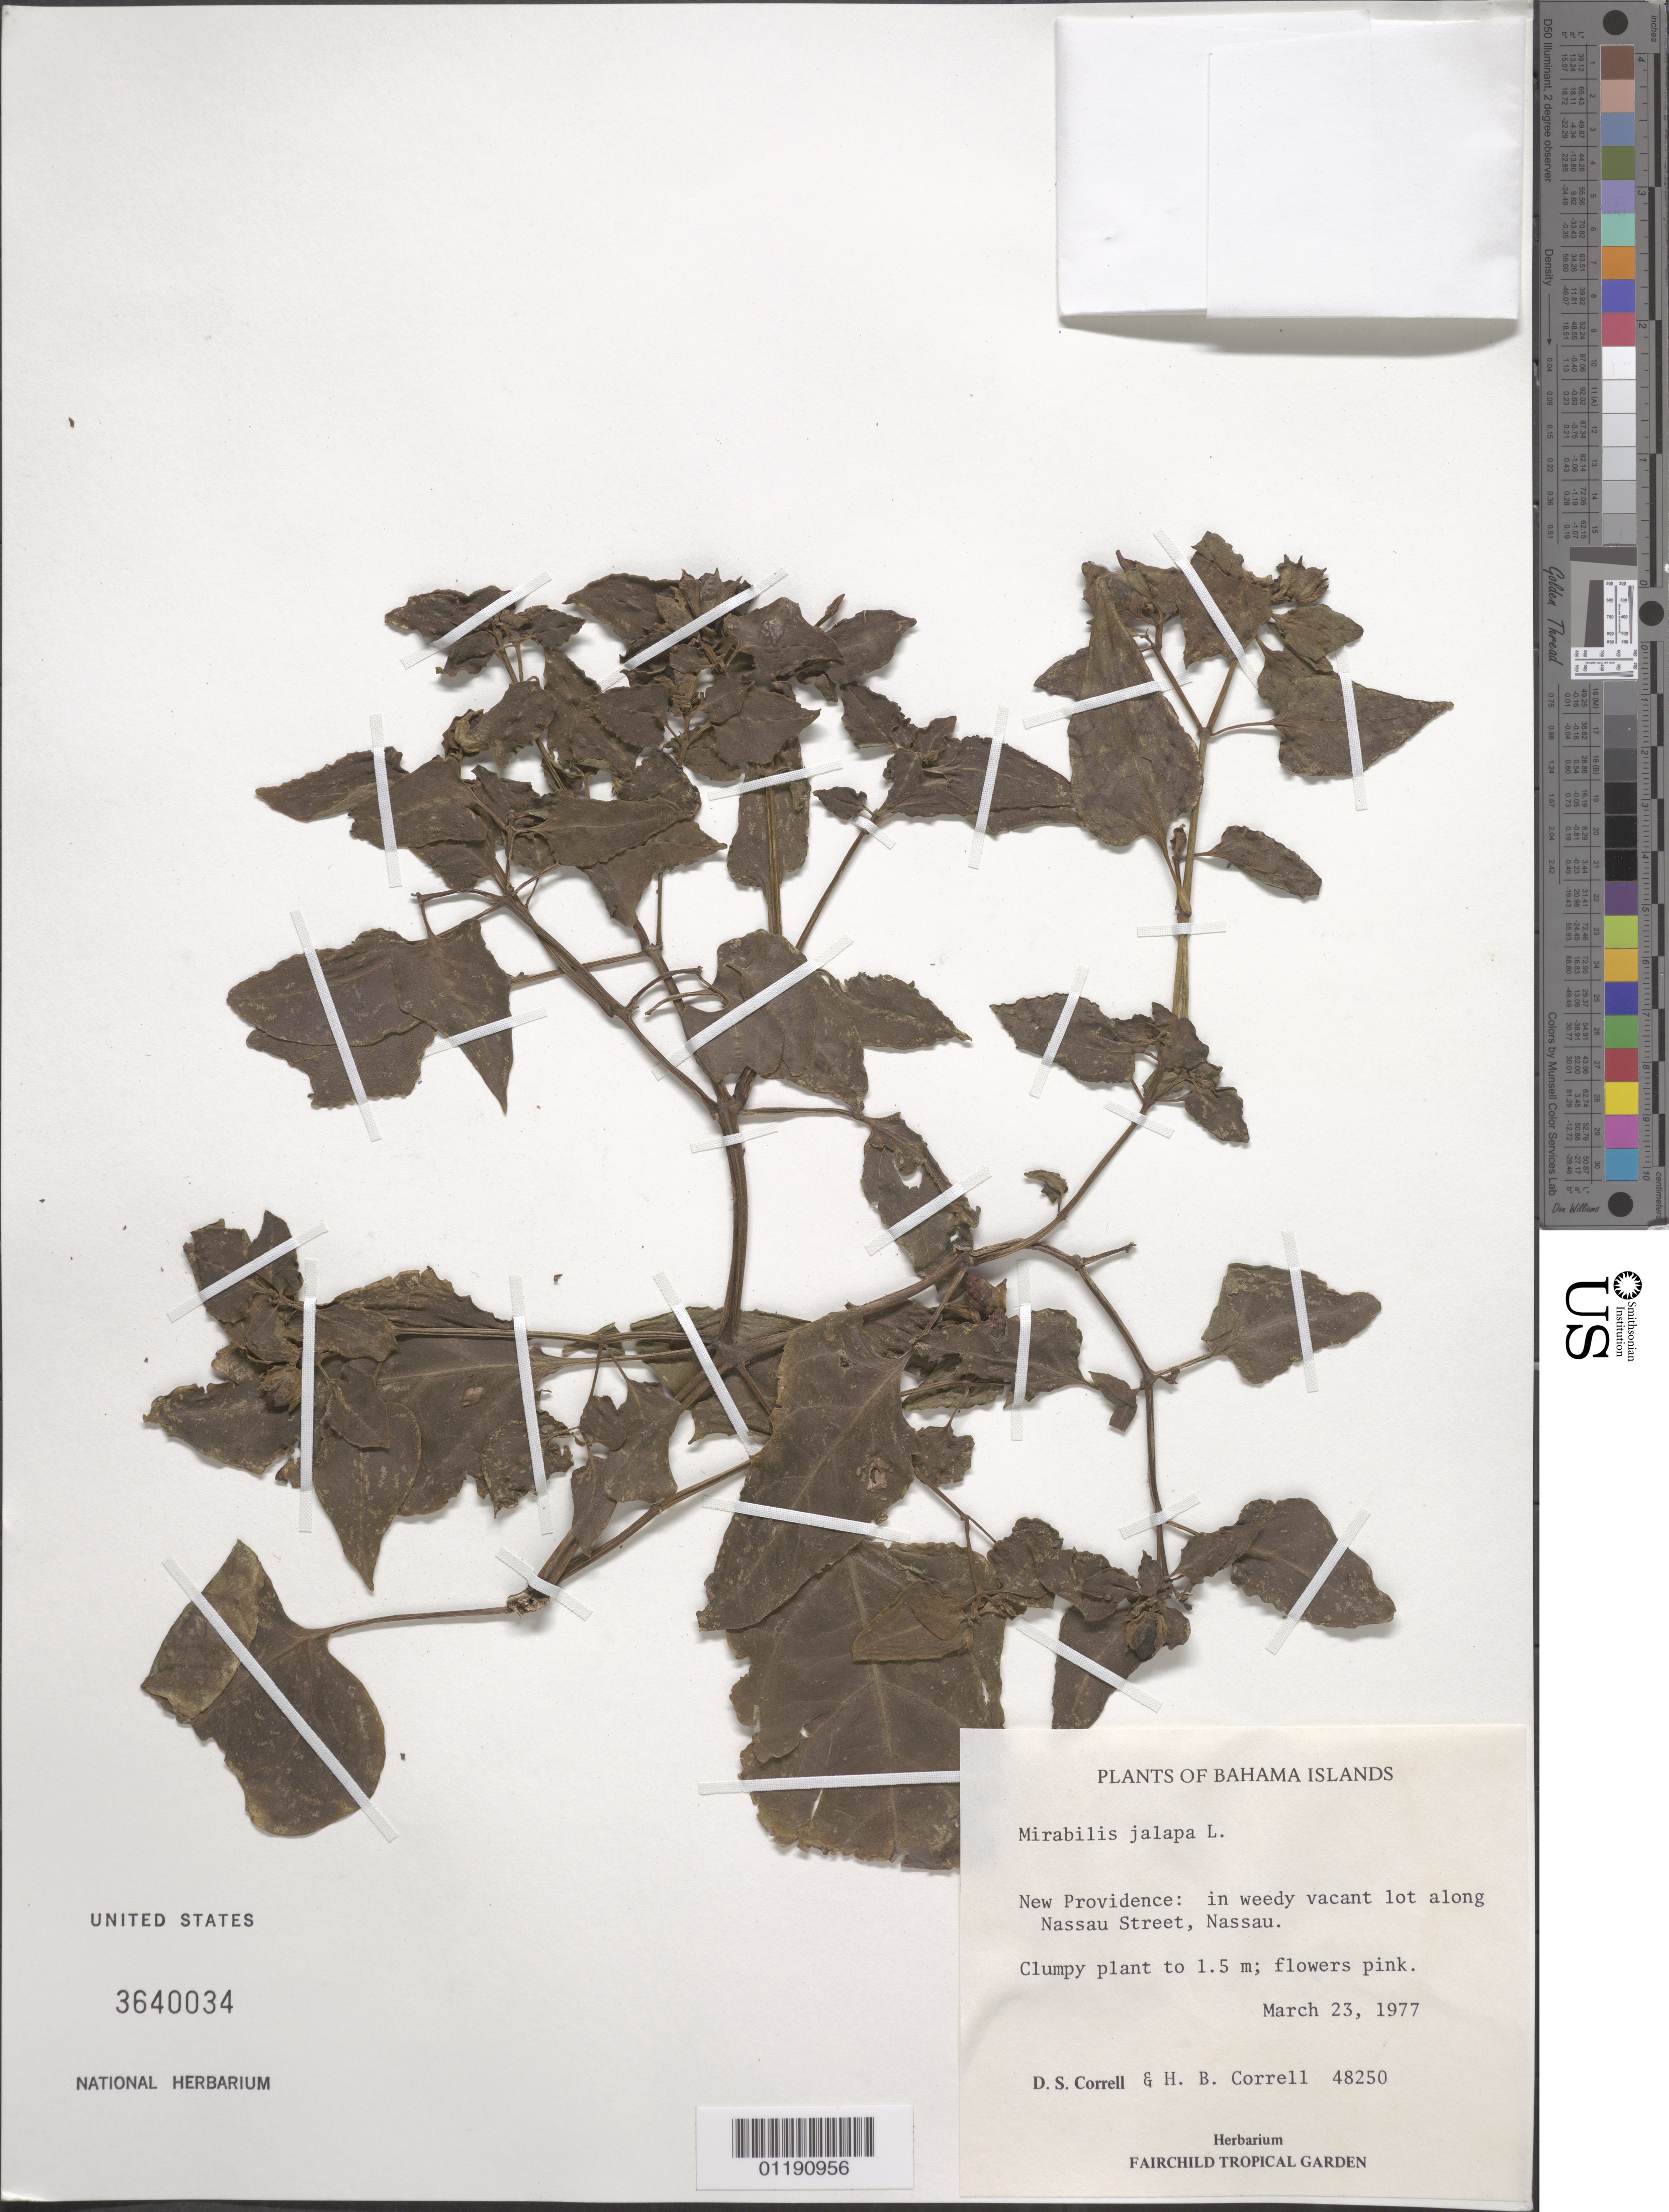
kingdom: Plantae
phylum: Tracheophyta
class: Magnoliopsida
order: Caryophyllales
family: Nyctaginaceae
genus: Mirabilis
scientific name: Mirabilis jalapa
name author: L.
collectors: D. S. Correll & H. Correll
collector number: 48250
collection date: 1977-03-23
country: Bahamas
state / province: New Providence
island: New Providence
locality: New Providence: in weedy vacant lot along Nassau Street, Nassau.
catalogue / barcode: US 3640034